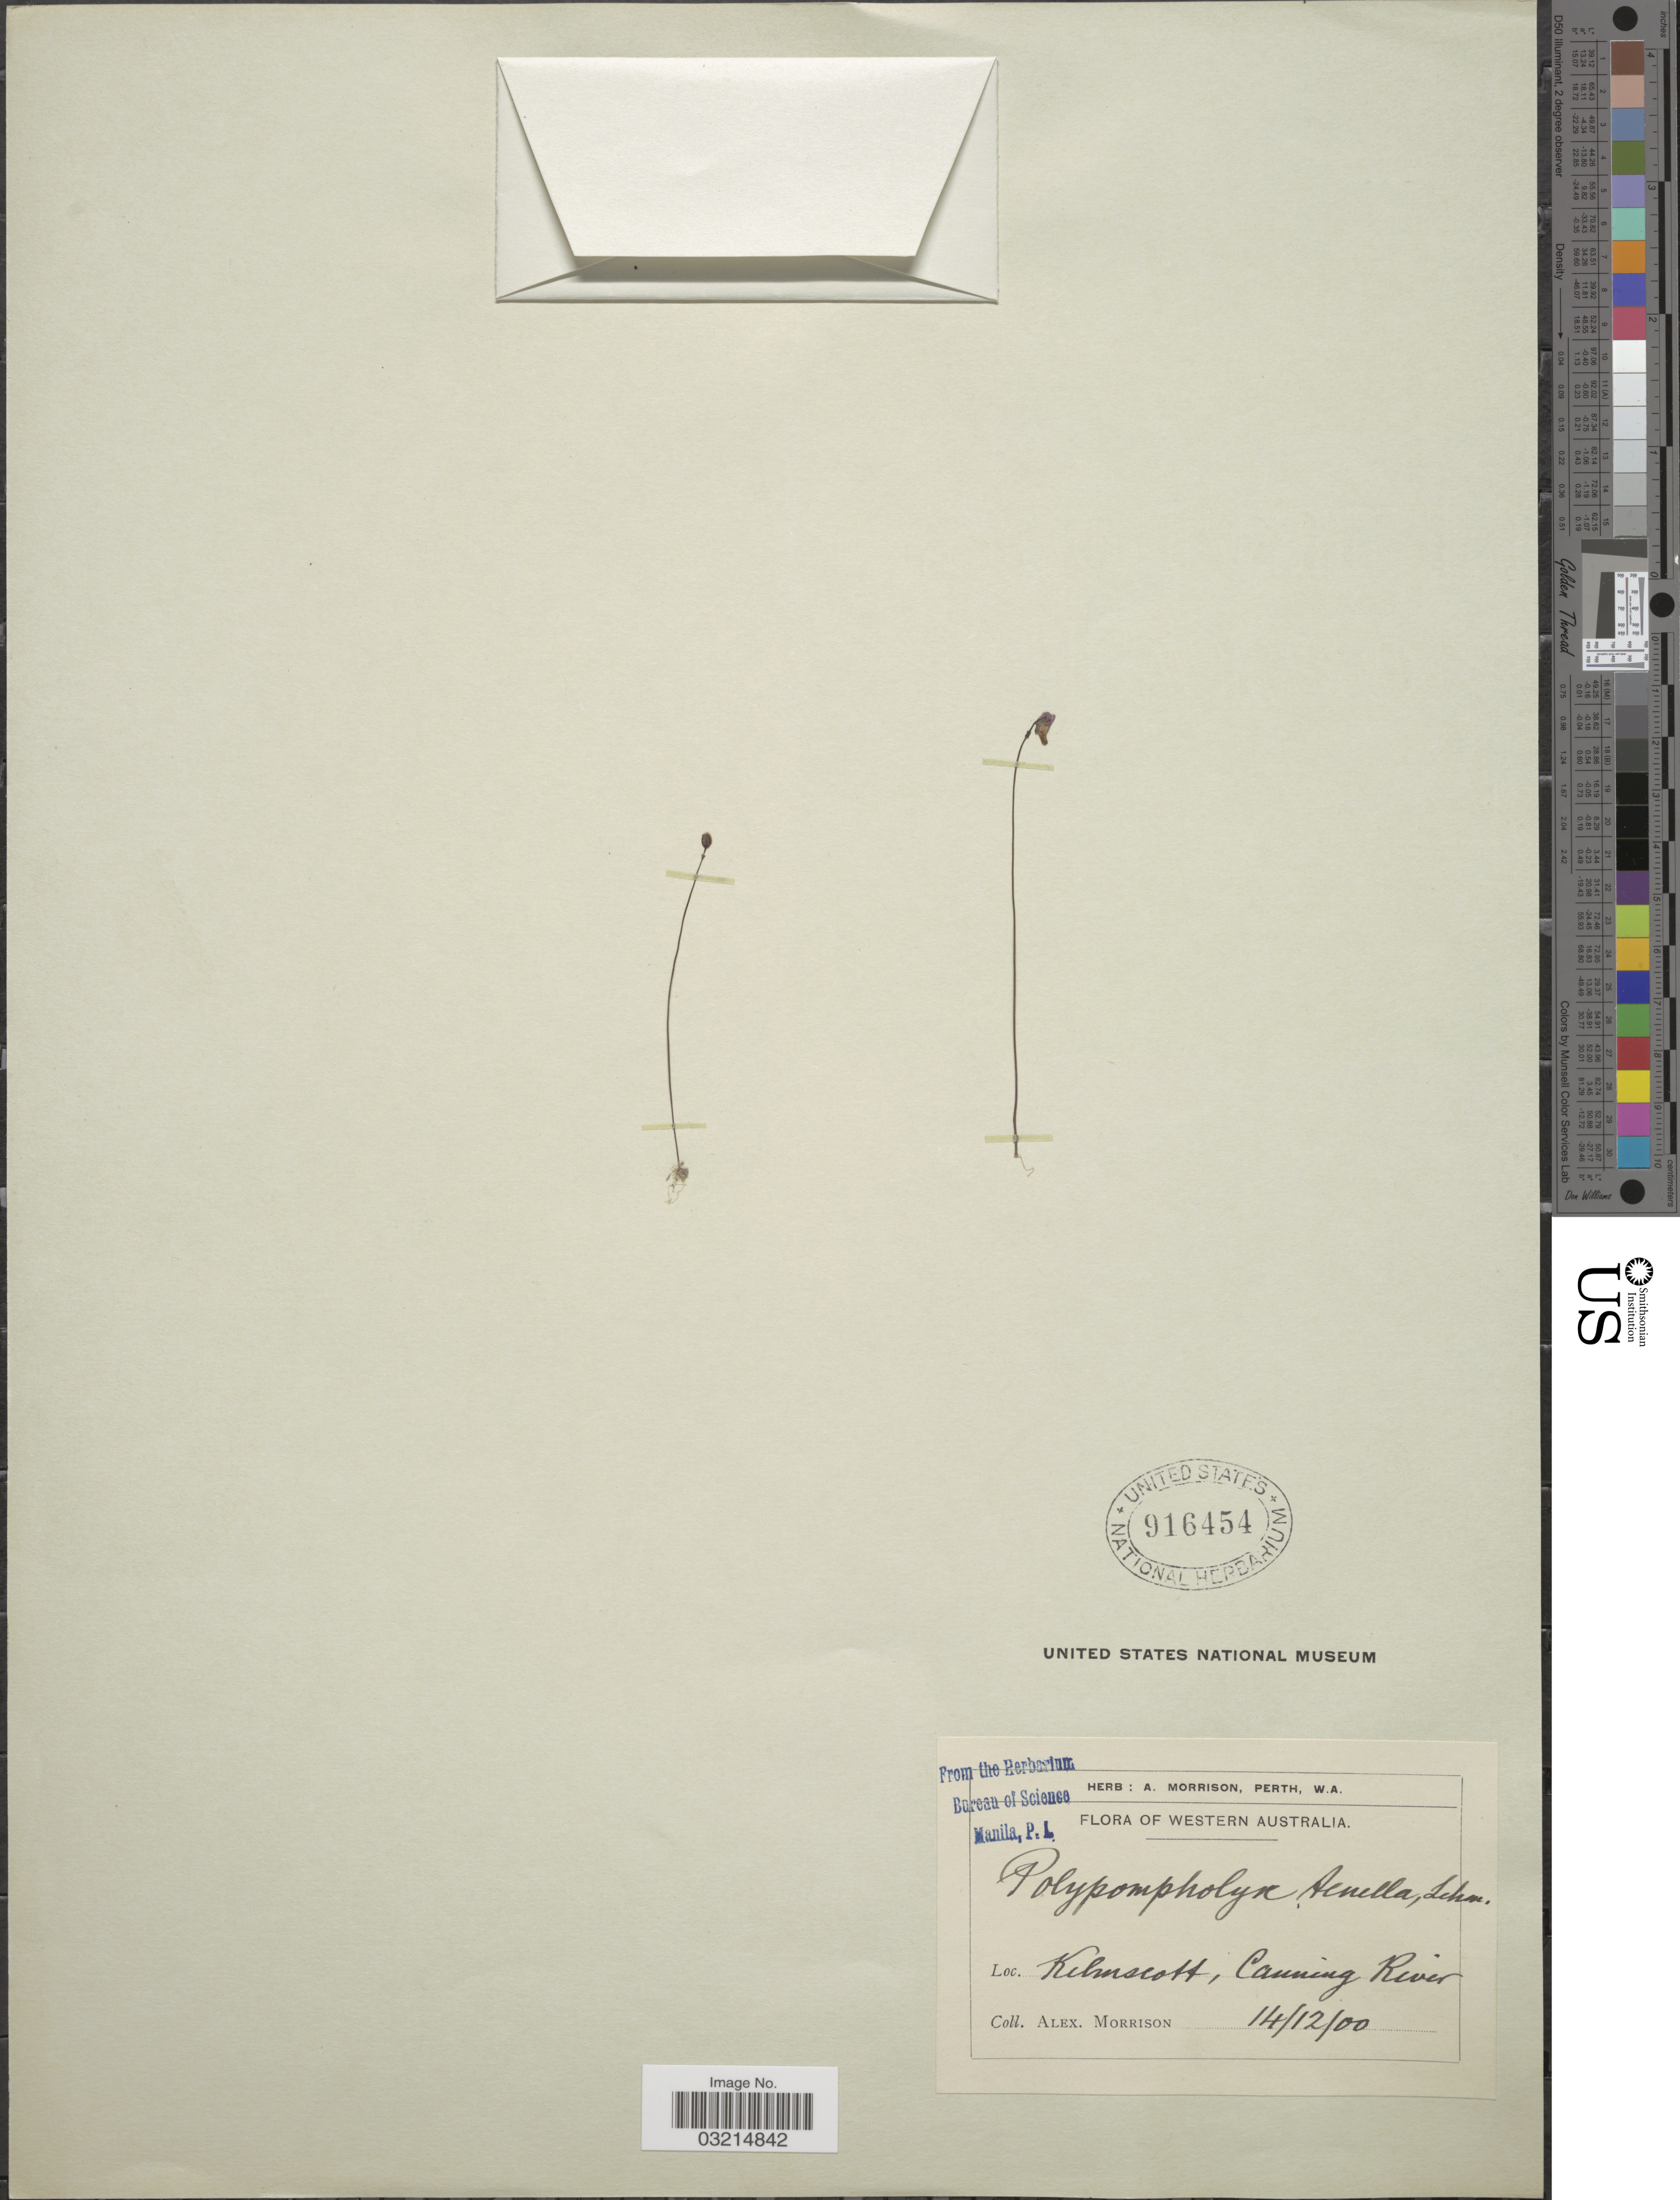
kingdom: Plantae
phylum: Tracheophyta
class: Magnoliopsida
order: Lamiales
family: Lentibulariaceae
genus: Polypompholyx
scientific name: Polypompholyx tenella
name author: (R. Br.) Lehm.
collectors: A. Morrison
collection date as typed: Transcribed d/m/y: 14/12/0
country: Australia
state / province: Western Australia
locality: Kelmscott, Canning River.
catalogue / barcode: US 916454